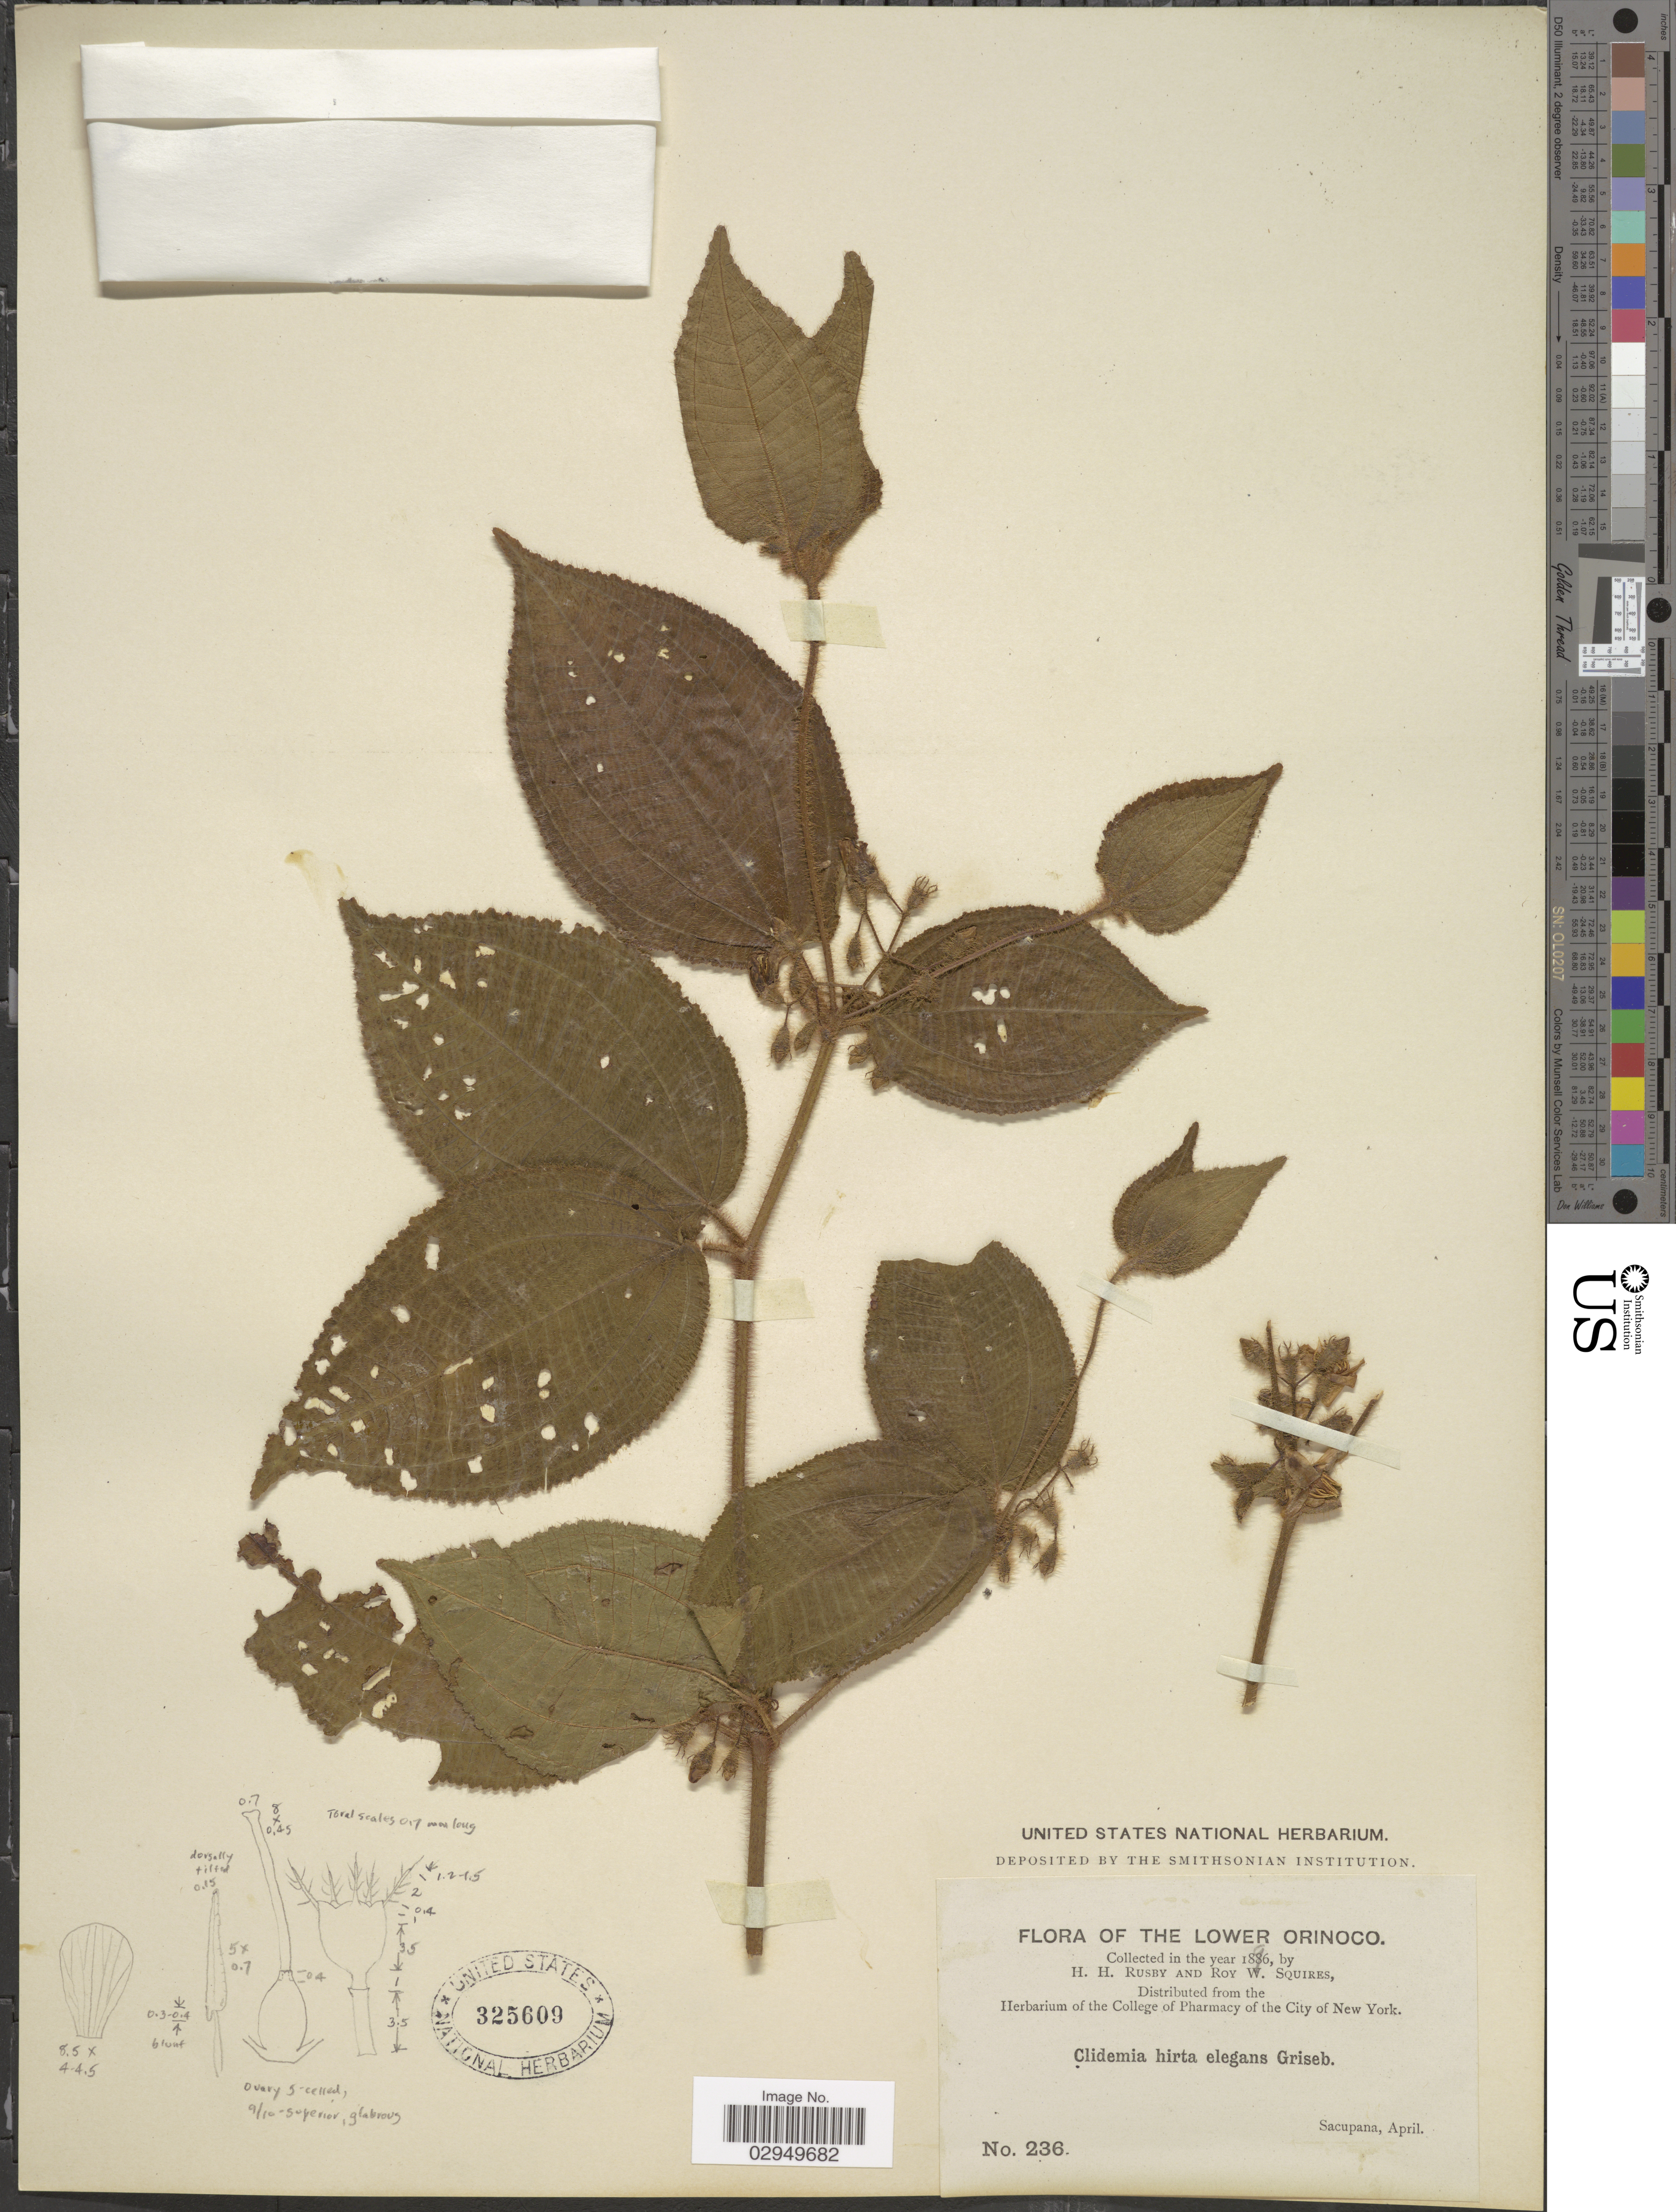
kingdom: Plantae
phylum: Tracheophyta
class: Magnoliopsida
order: Myrtales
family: Melastomataceae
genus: Clidemia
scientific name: Clidemia hirta var. elegans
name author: (Aubl.) Griseb.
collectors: H. H. Rusby & R. Squires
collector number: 236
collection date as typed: April 1896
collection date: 1896-04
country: Venezuela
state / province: Delta Amacuro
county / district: Antonio Díaz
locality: Lower Orinoco, Sacupana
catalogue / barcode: US 325609